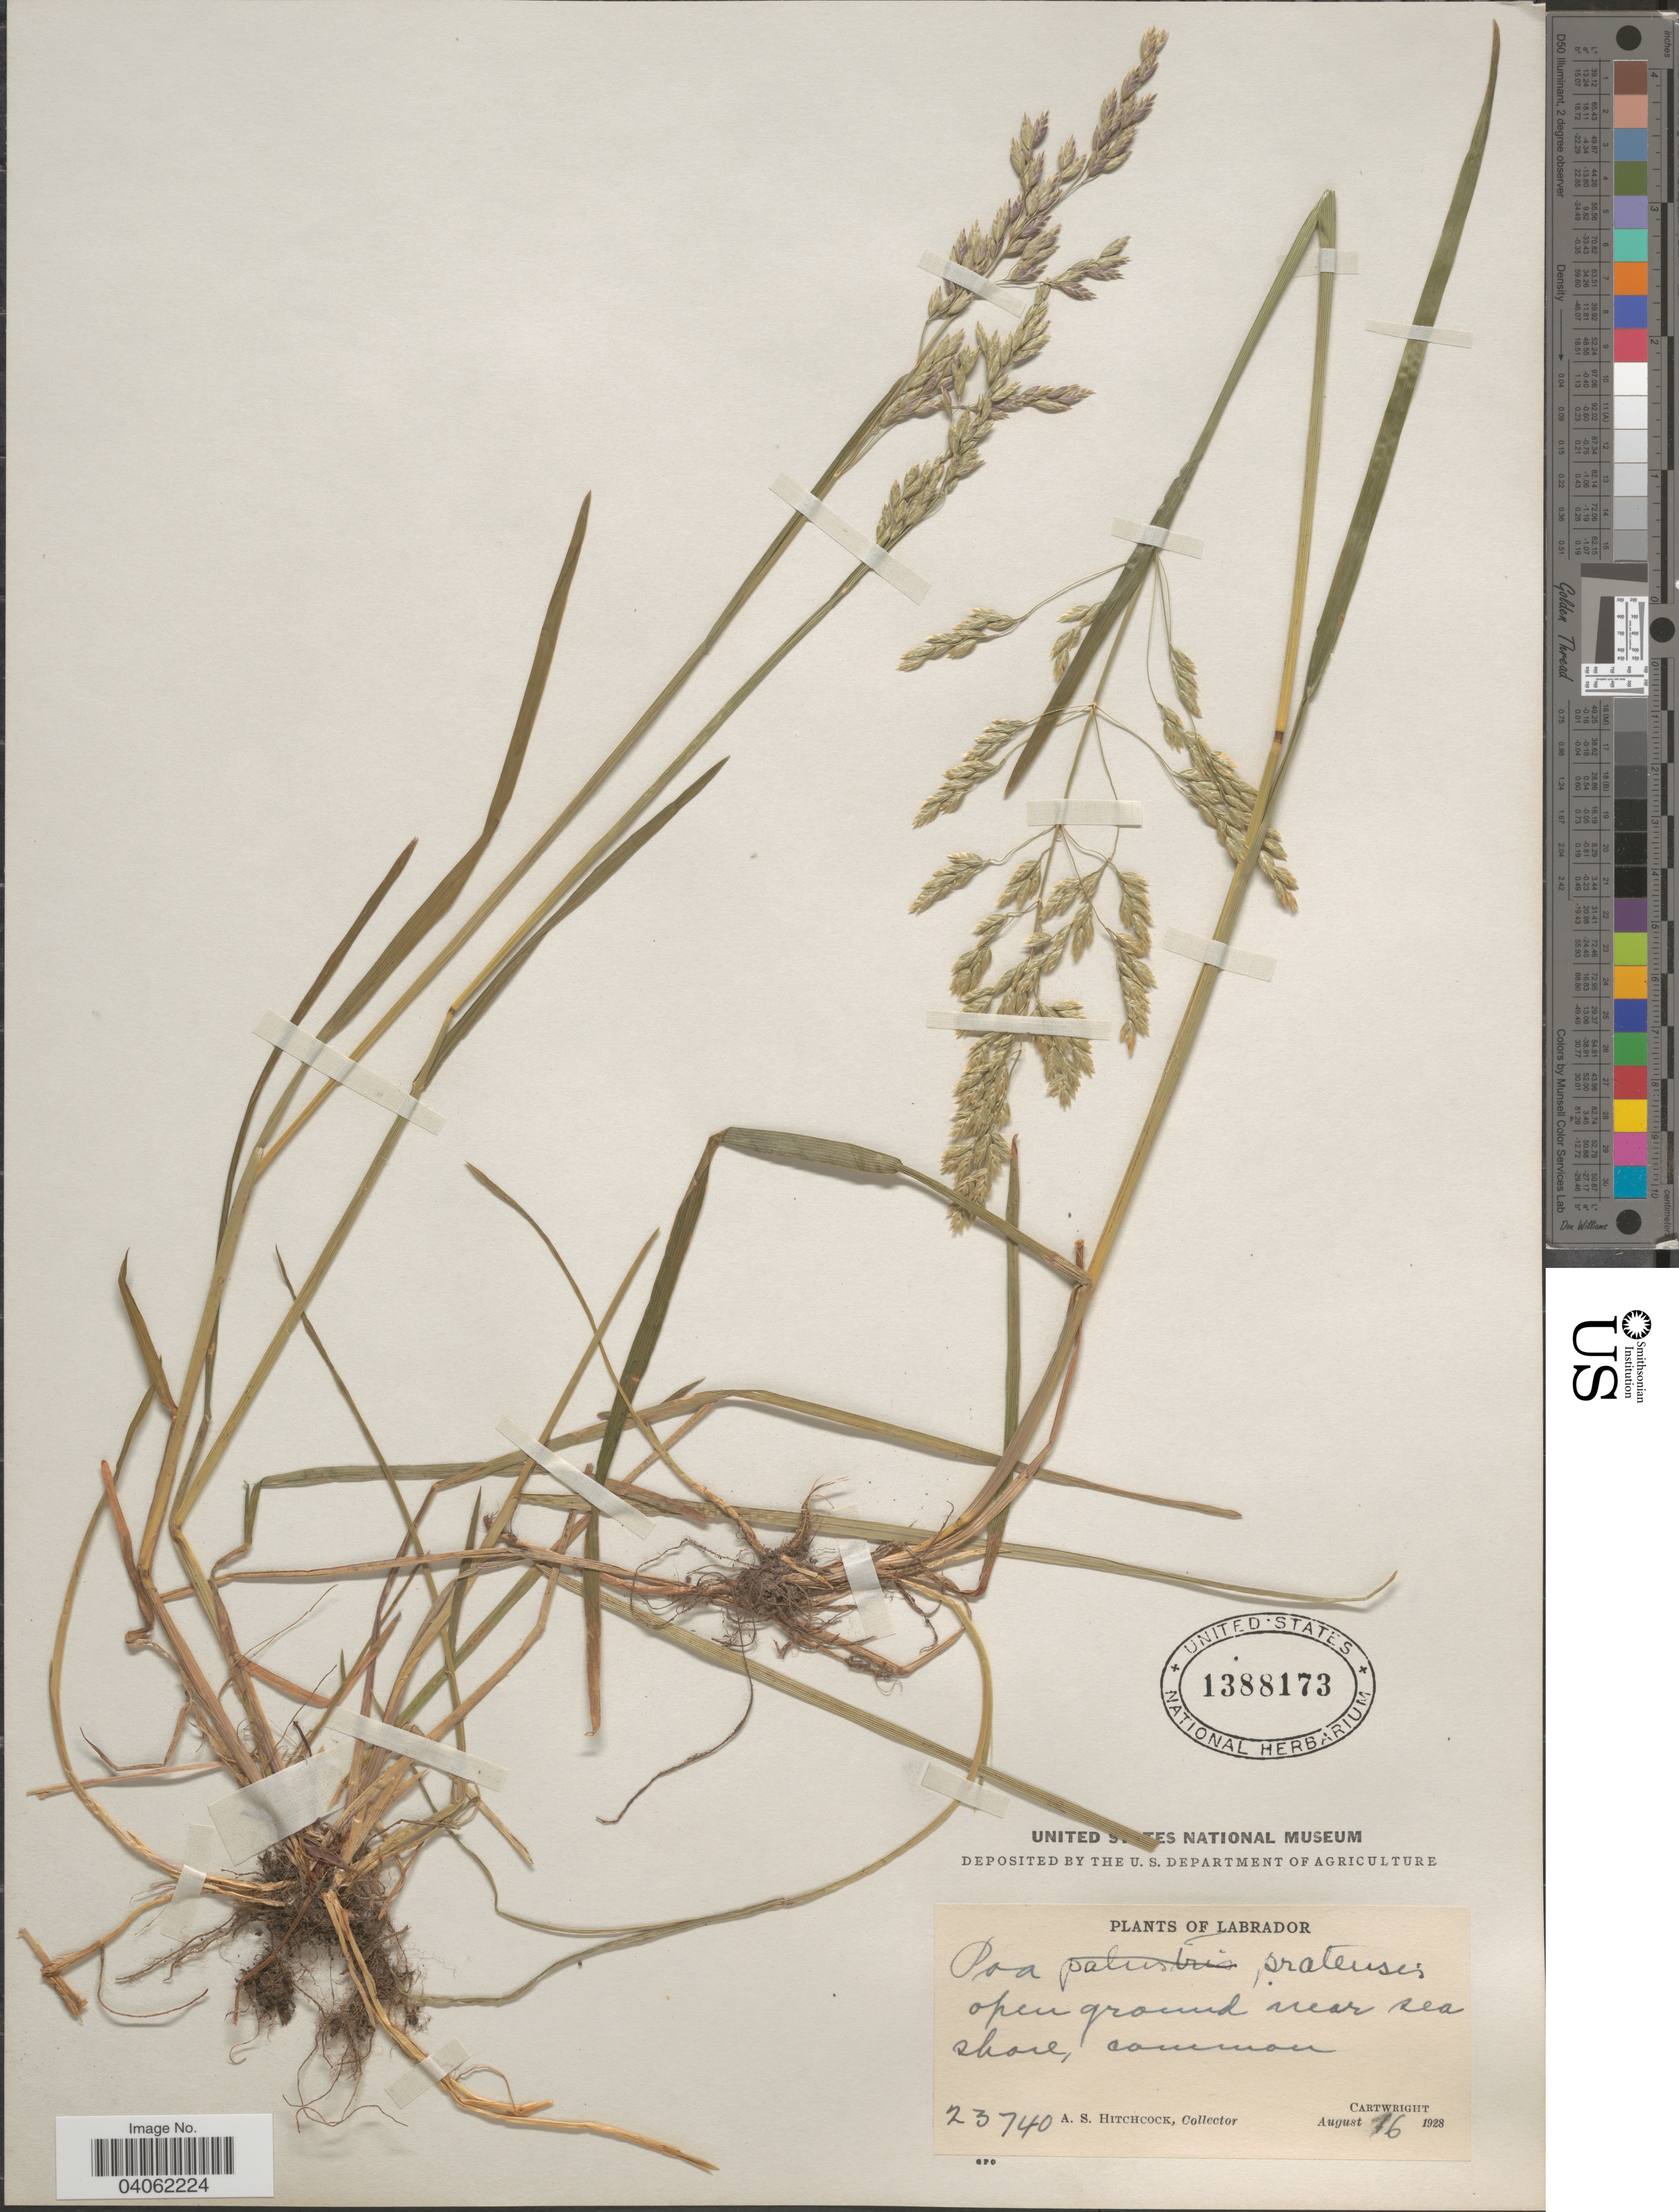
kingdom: Plantae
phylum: Tracheophyta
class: Liliopsida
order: Poales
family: Poaceae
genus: Poa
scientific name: Poa pratensis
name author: L.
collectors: A. S. Hitchcock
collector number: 23740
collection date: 1928-08-16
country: Canada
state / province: Newfoundland and Labrador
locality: Labrador. Open ground near seashore. Cartwright.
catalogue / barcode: US 1388173